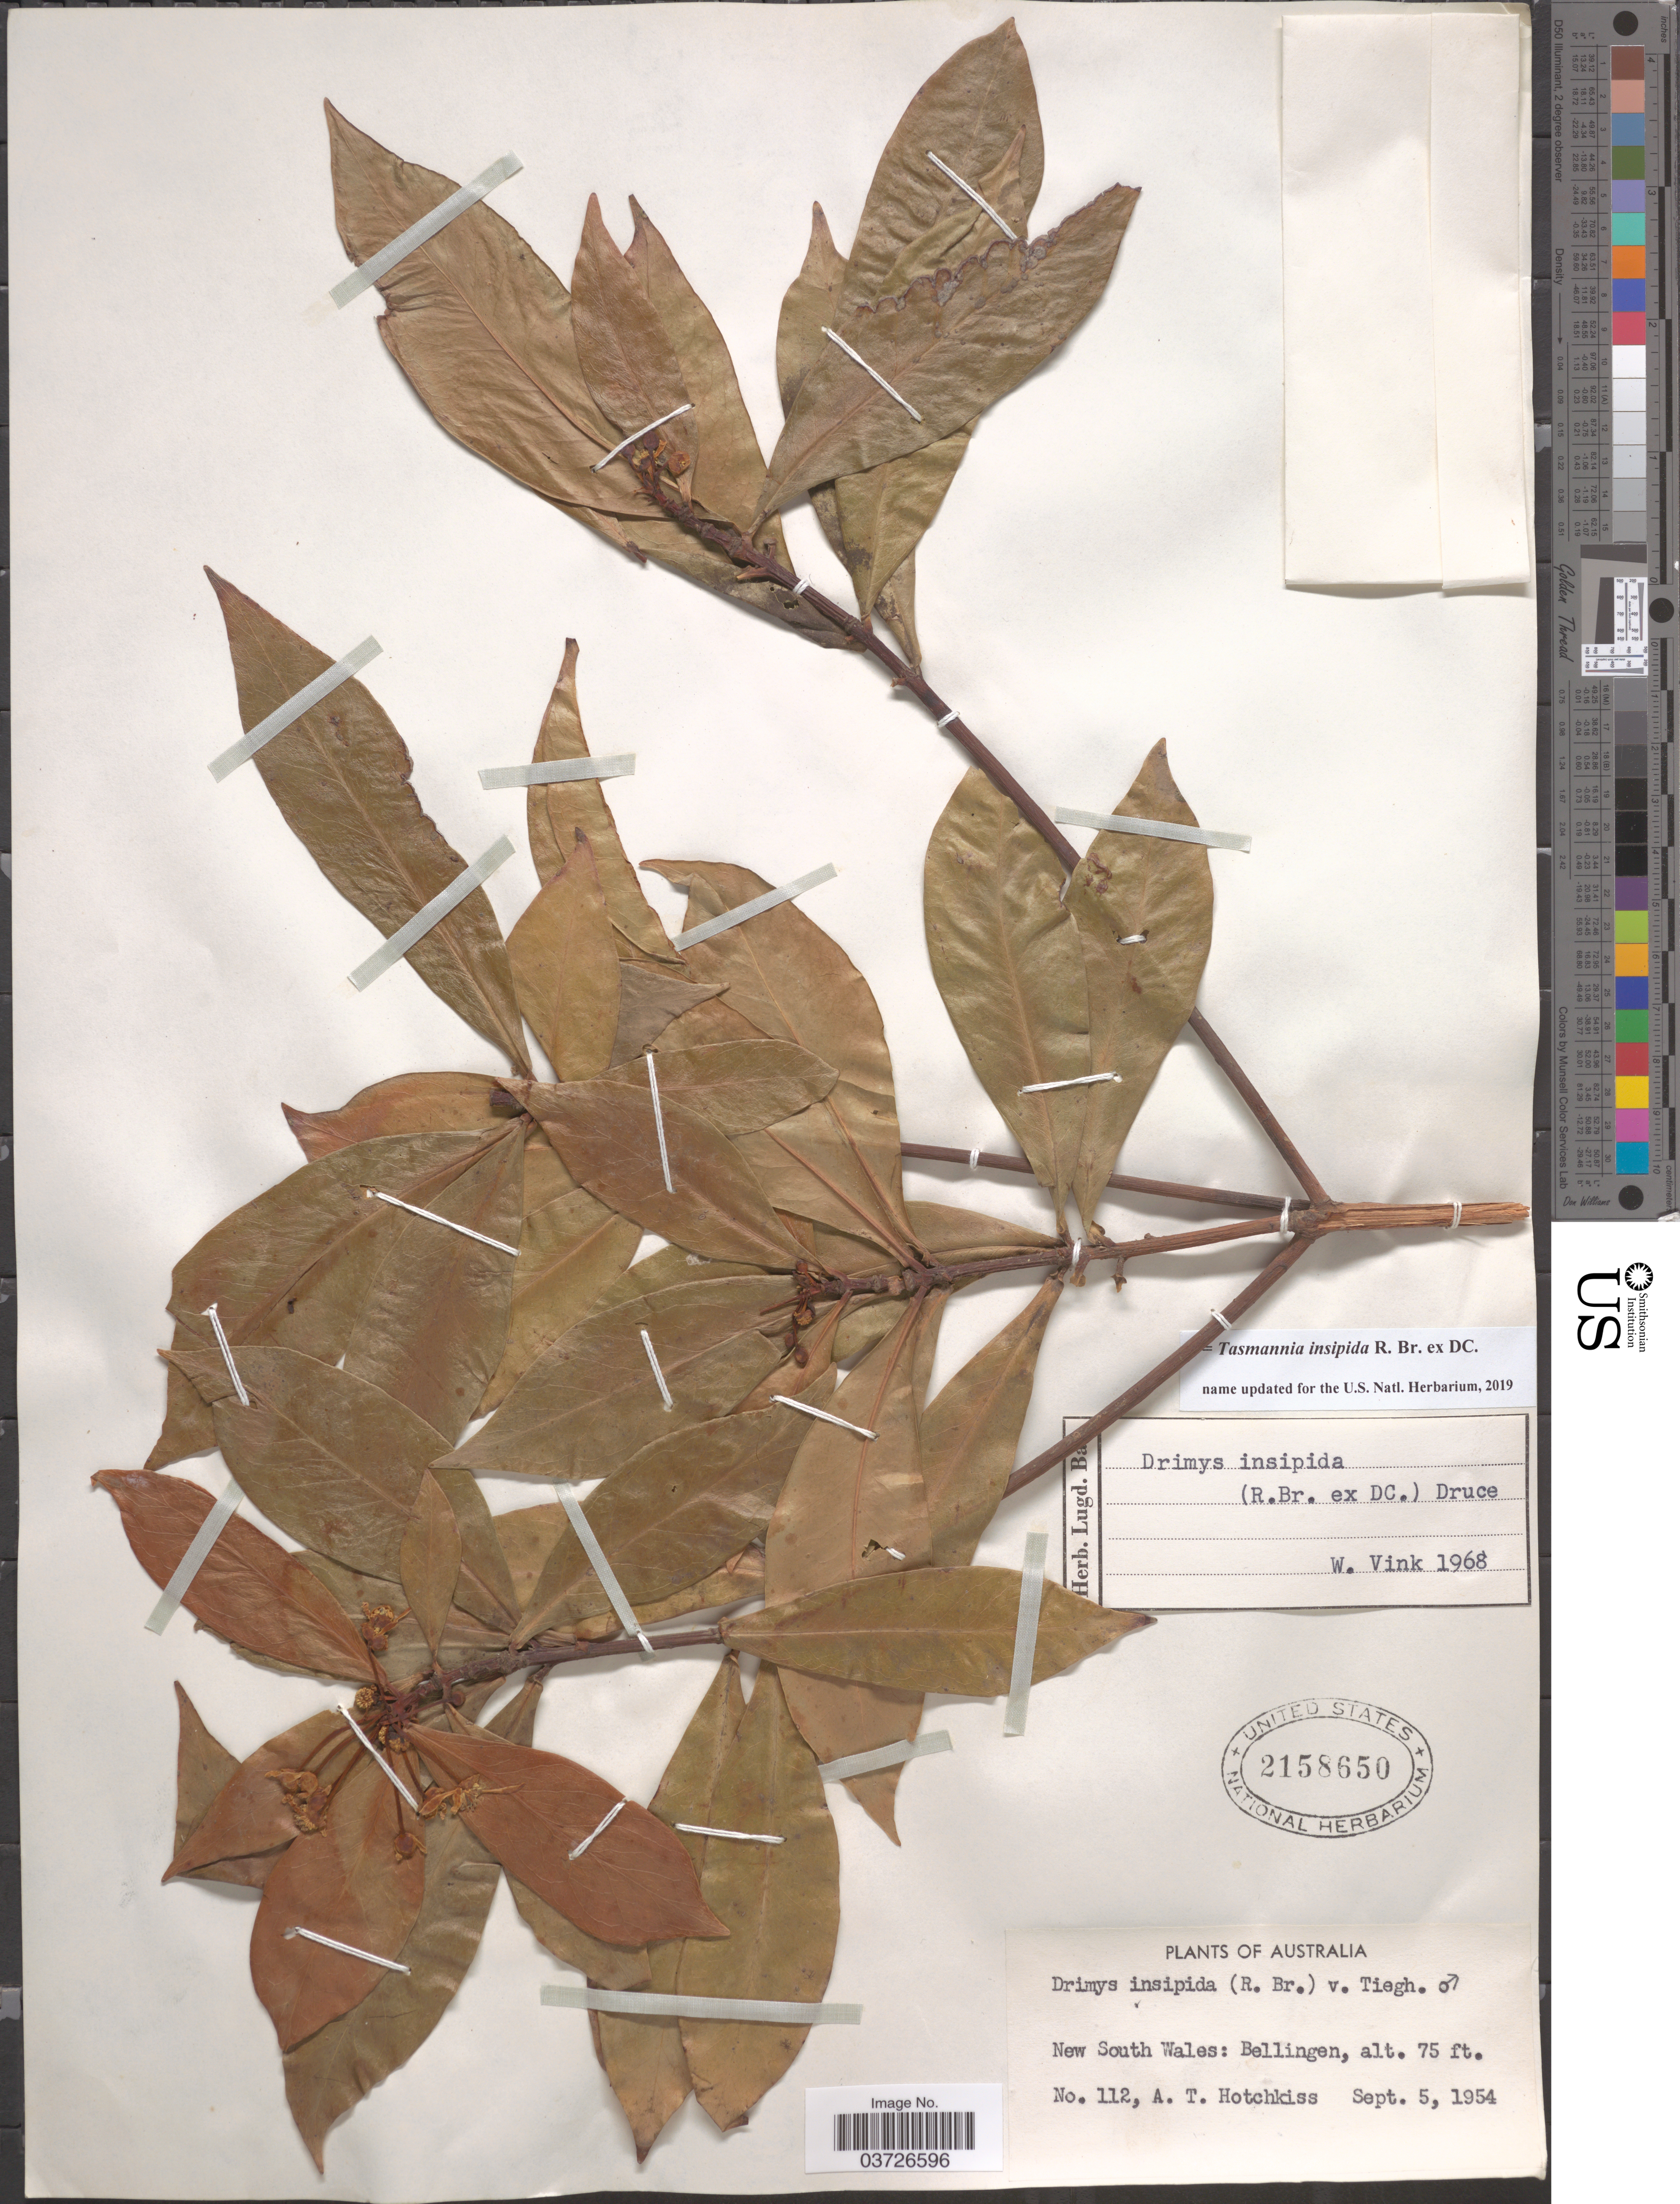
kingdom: Plantae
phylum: Tracheophyta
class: Magnoliopsida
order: Canellales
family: Winteraceae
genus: Tasmannia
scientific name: Tasmannia insipida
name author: R. Br. ex DC.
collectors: A. Hotchkiss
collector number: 112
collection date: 1954-09-05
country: Australia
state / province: New South Wales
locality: Bellingen.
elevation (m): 23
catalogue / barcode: US 2158650